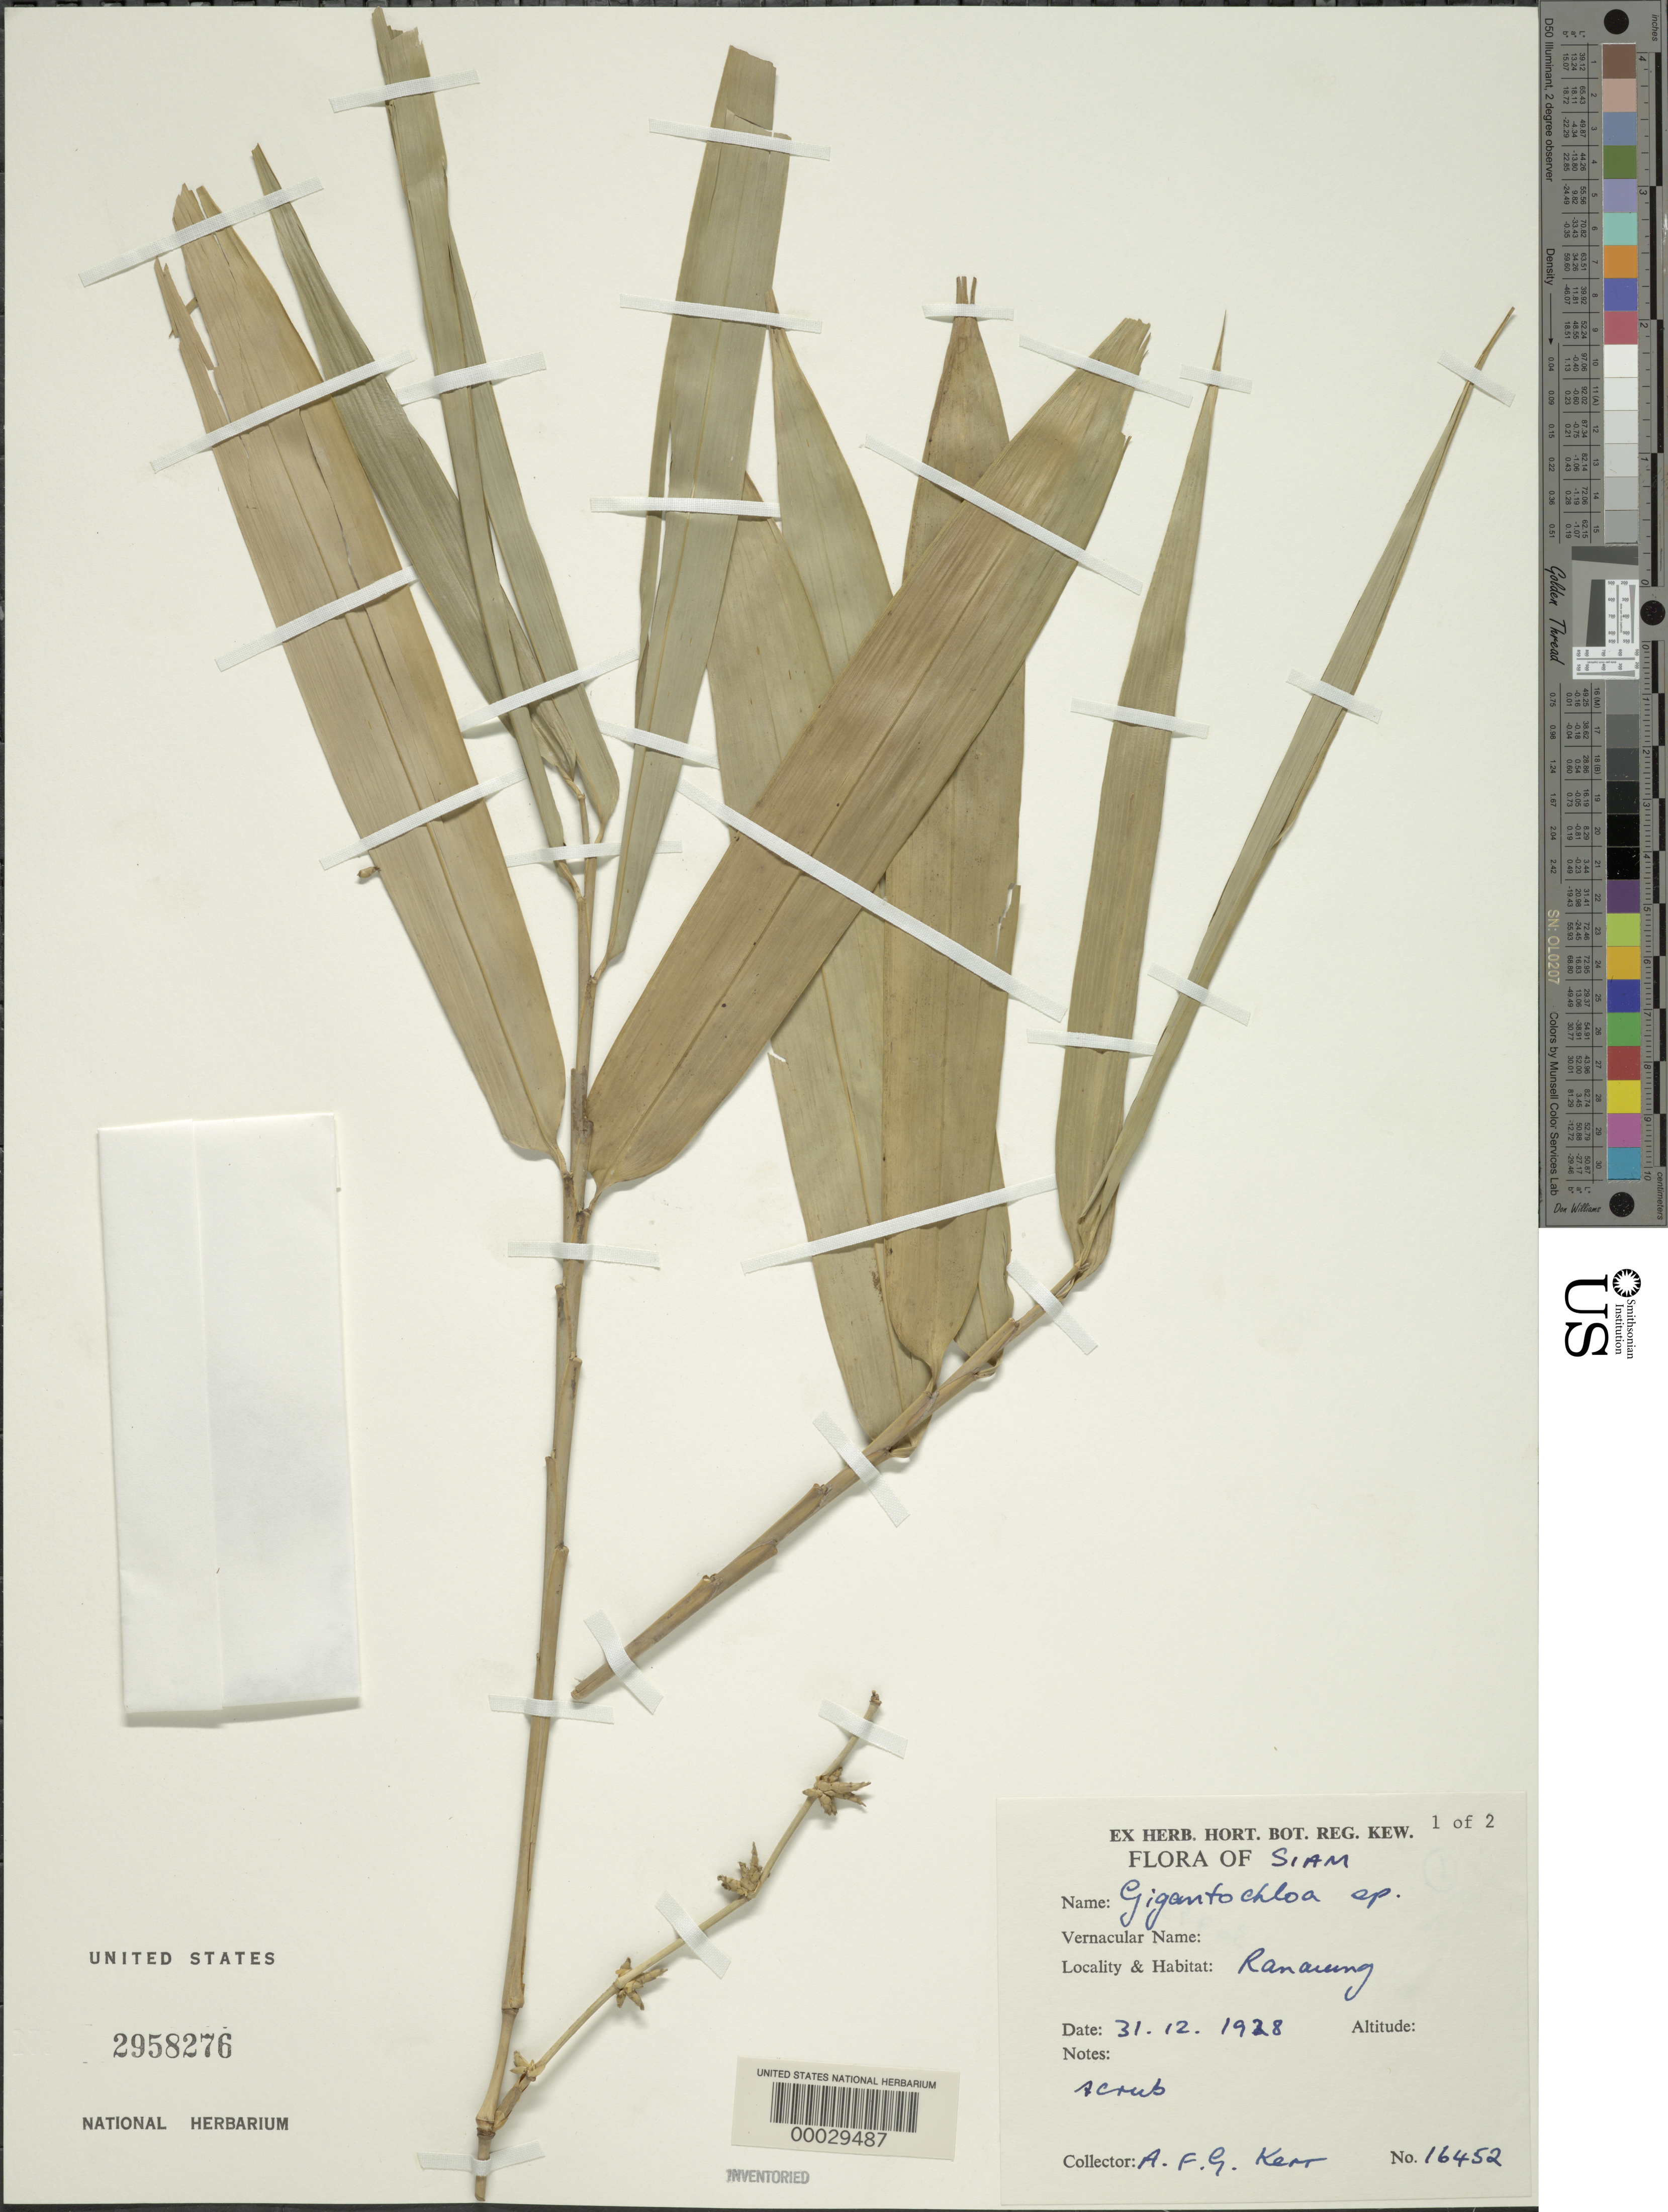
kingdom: Plantae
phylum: Tracheophyta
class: Liliopsida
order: Poales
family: Poaceae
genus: Gigantochloa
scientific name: Gigantochloa sp.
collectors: A. F. G. Kerr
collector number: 16452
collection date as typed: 31 Dec 1928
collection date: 1928-12-31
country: Thailand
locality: Ranaung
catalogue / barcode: US 2958276